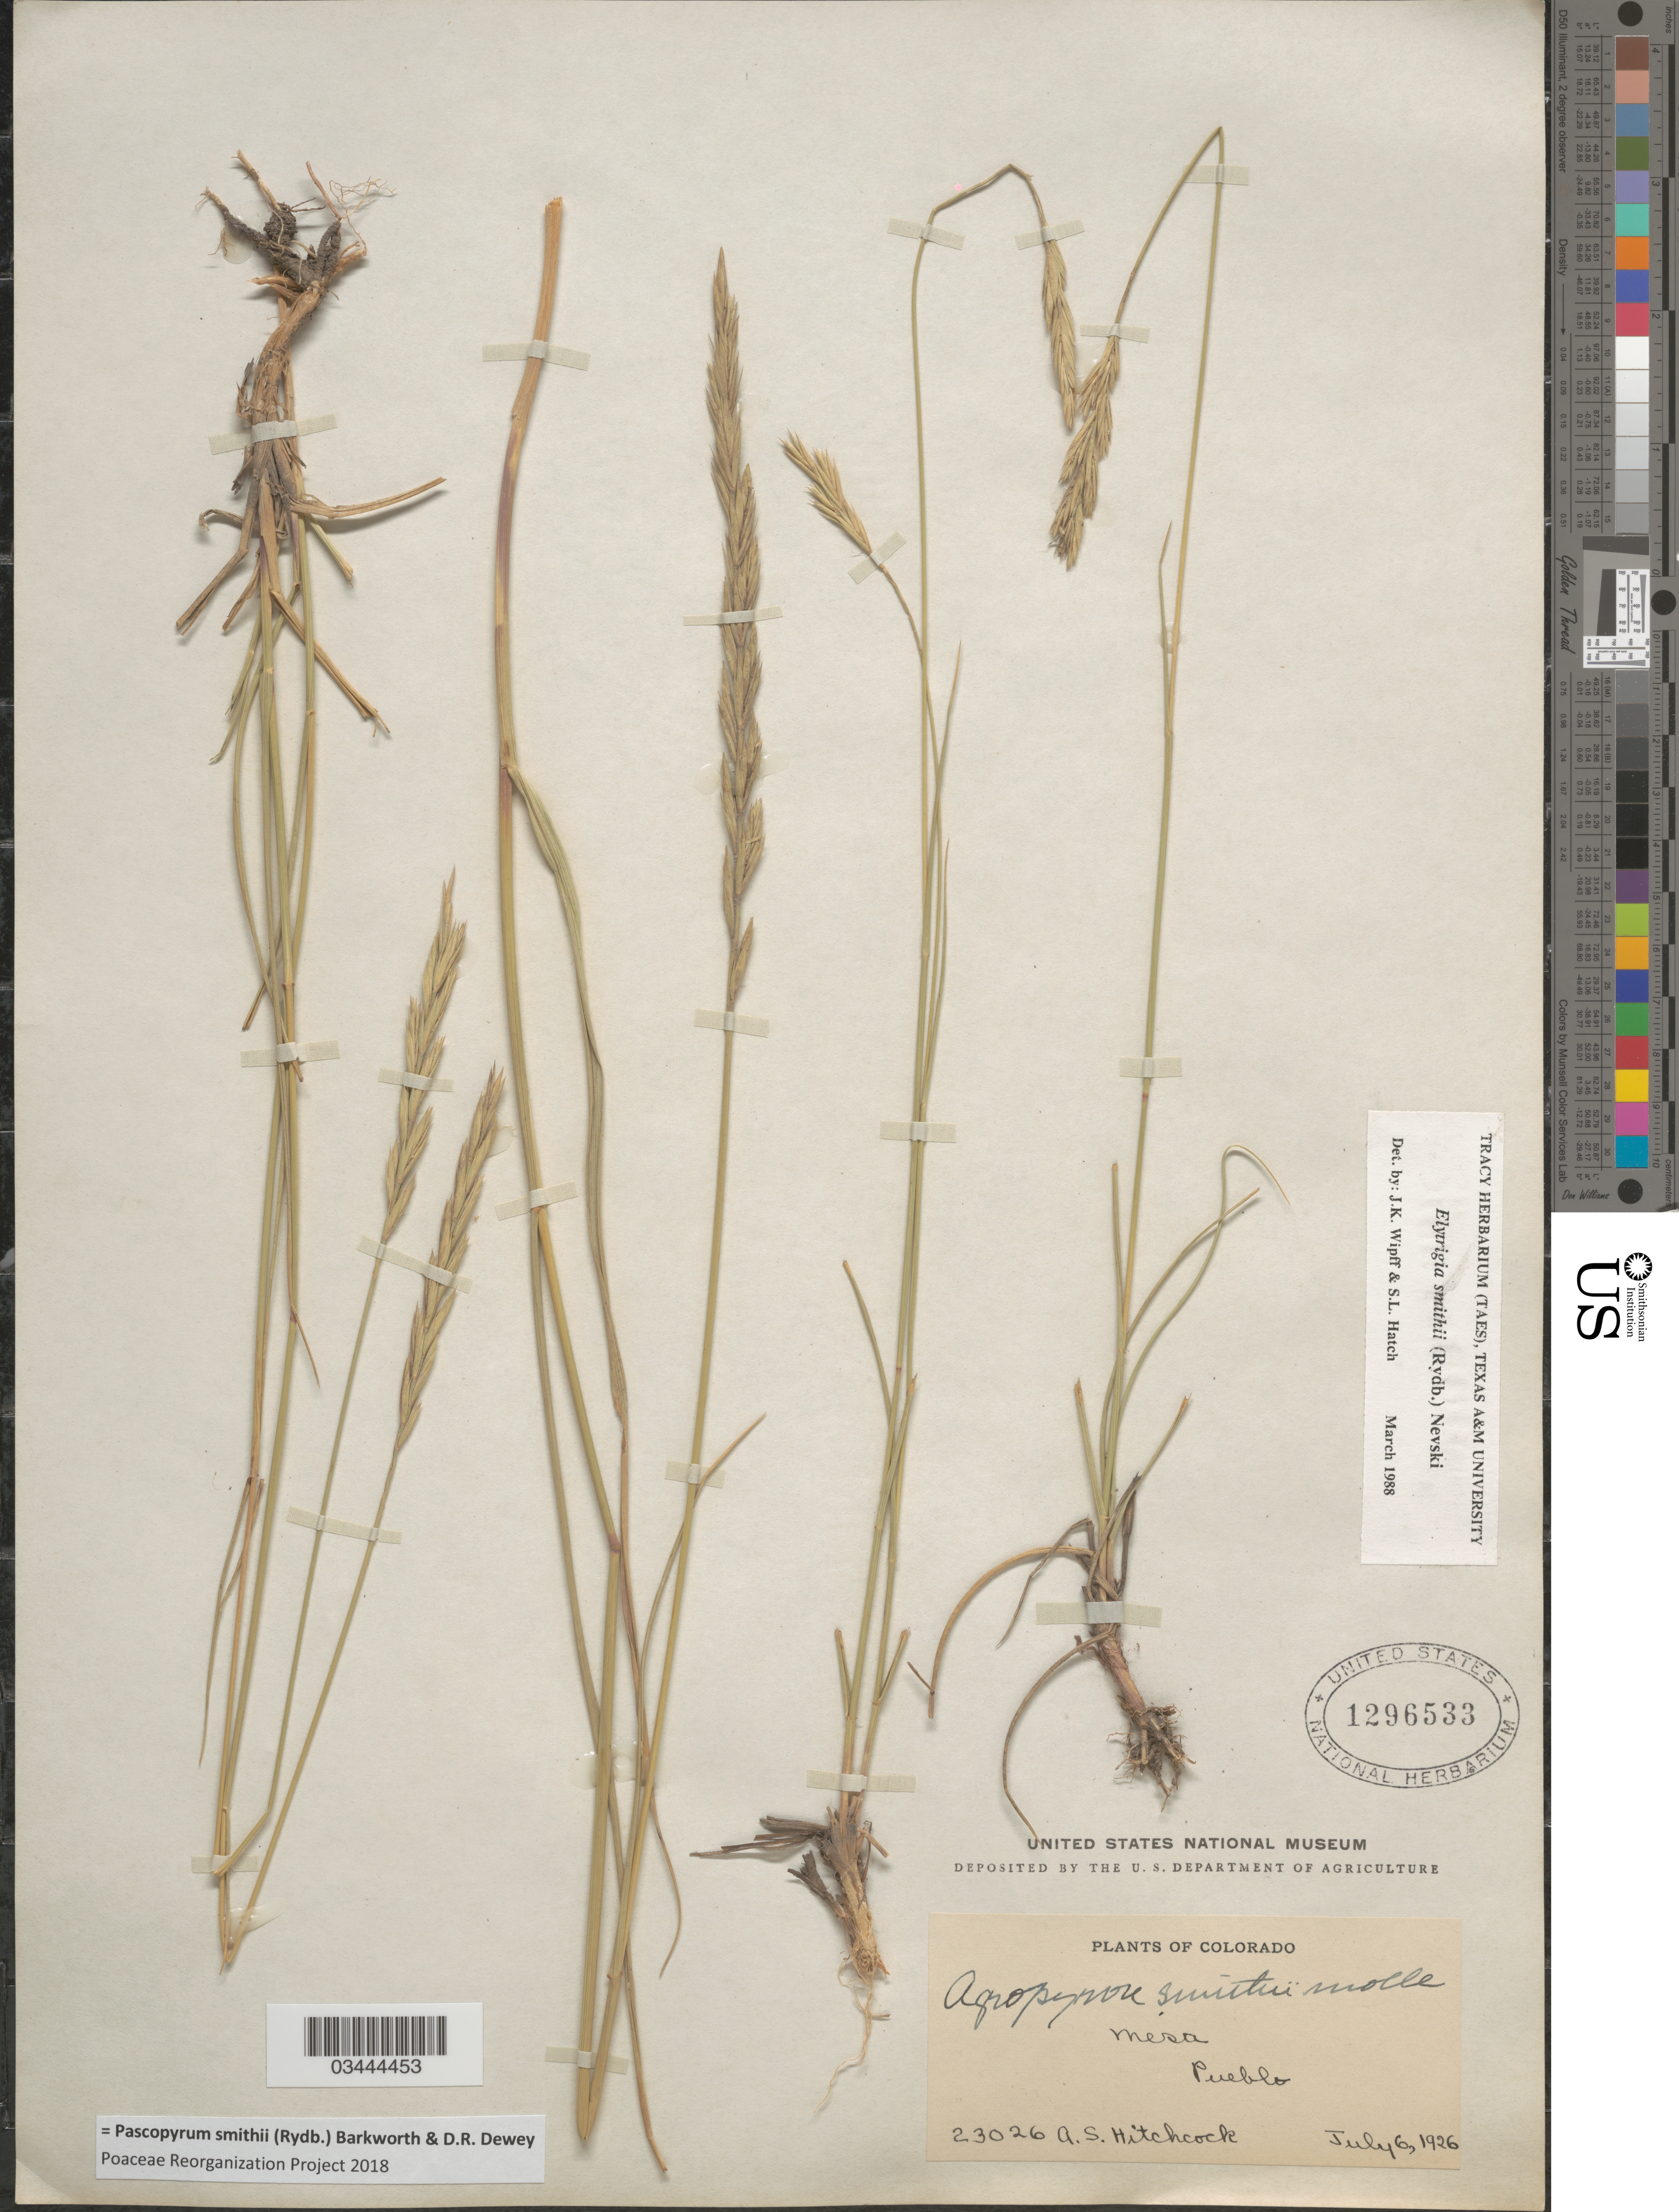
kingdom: Plantae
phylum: Tracheophyta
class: Liliopsida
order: Poales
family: Poaceae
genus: Pascopyrum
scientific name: Pascopyrum smithii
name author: (Rydb.) Barkworth & Dewey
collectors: A. S. Hitchcock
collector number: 23026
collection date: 1926-07-06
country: United States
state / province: Colorado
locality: Mesa, Pueblo.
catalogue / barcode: US 1296533